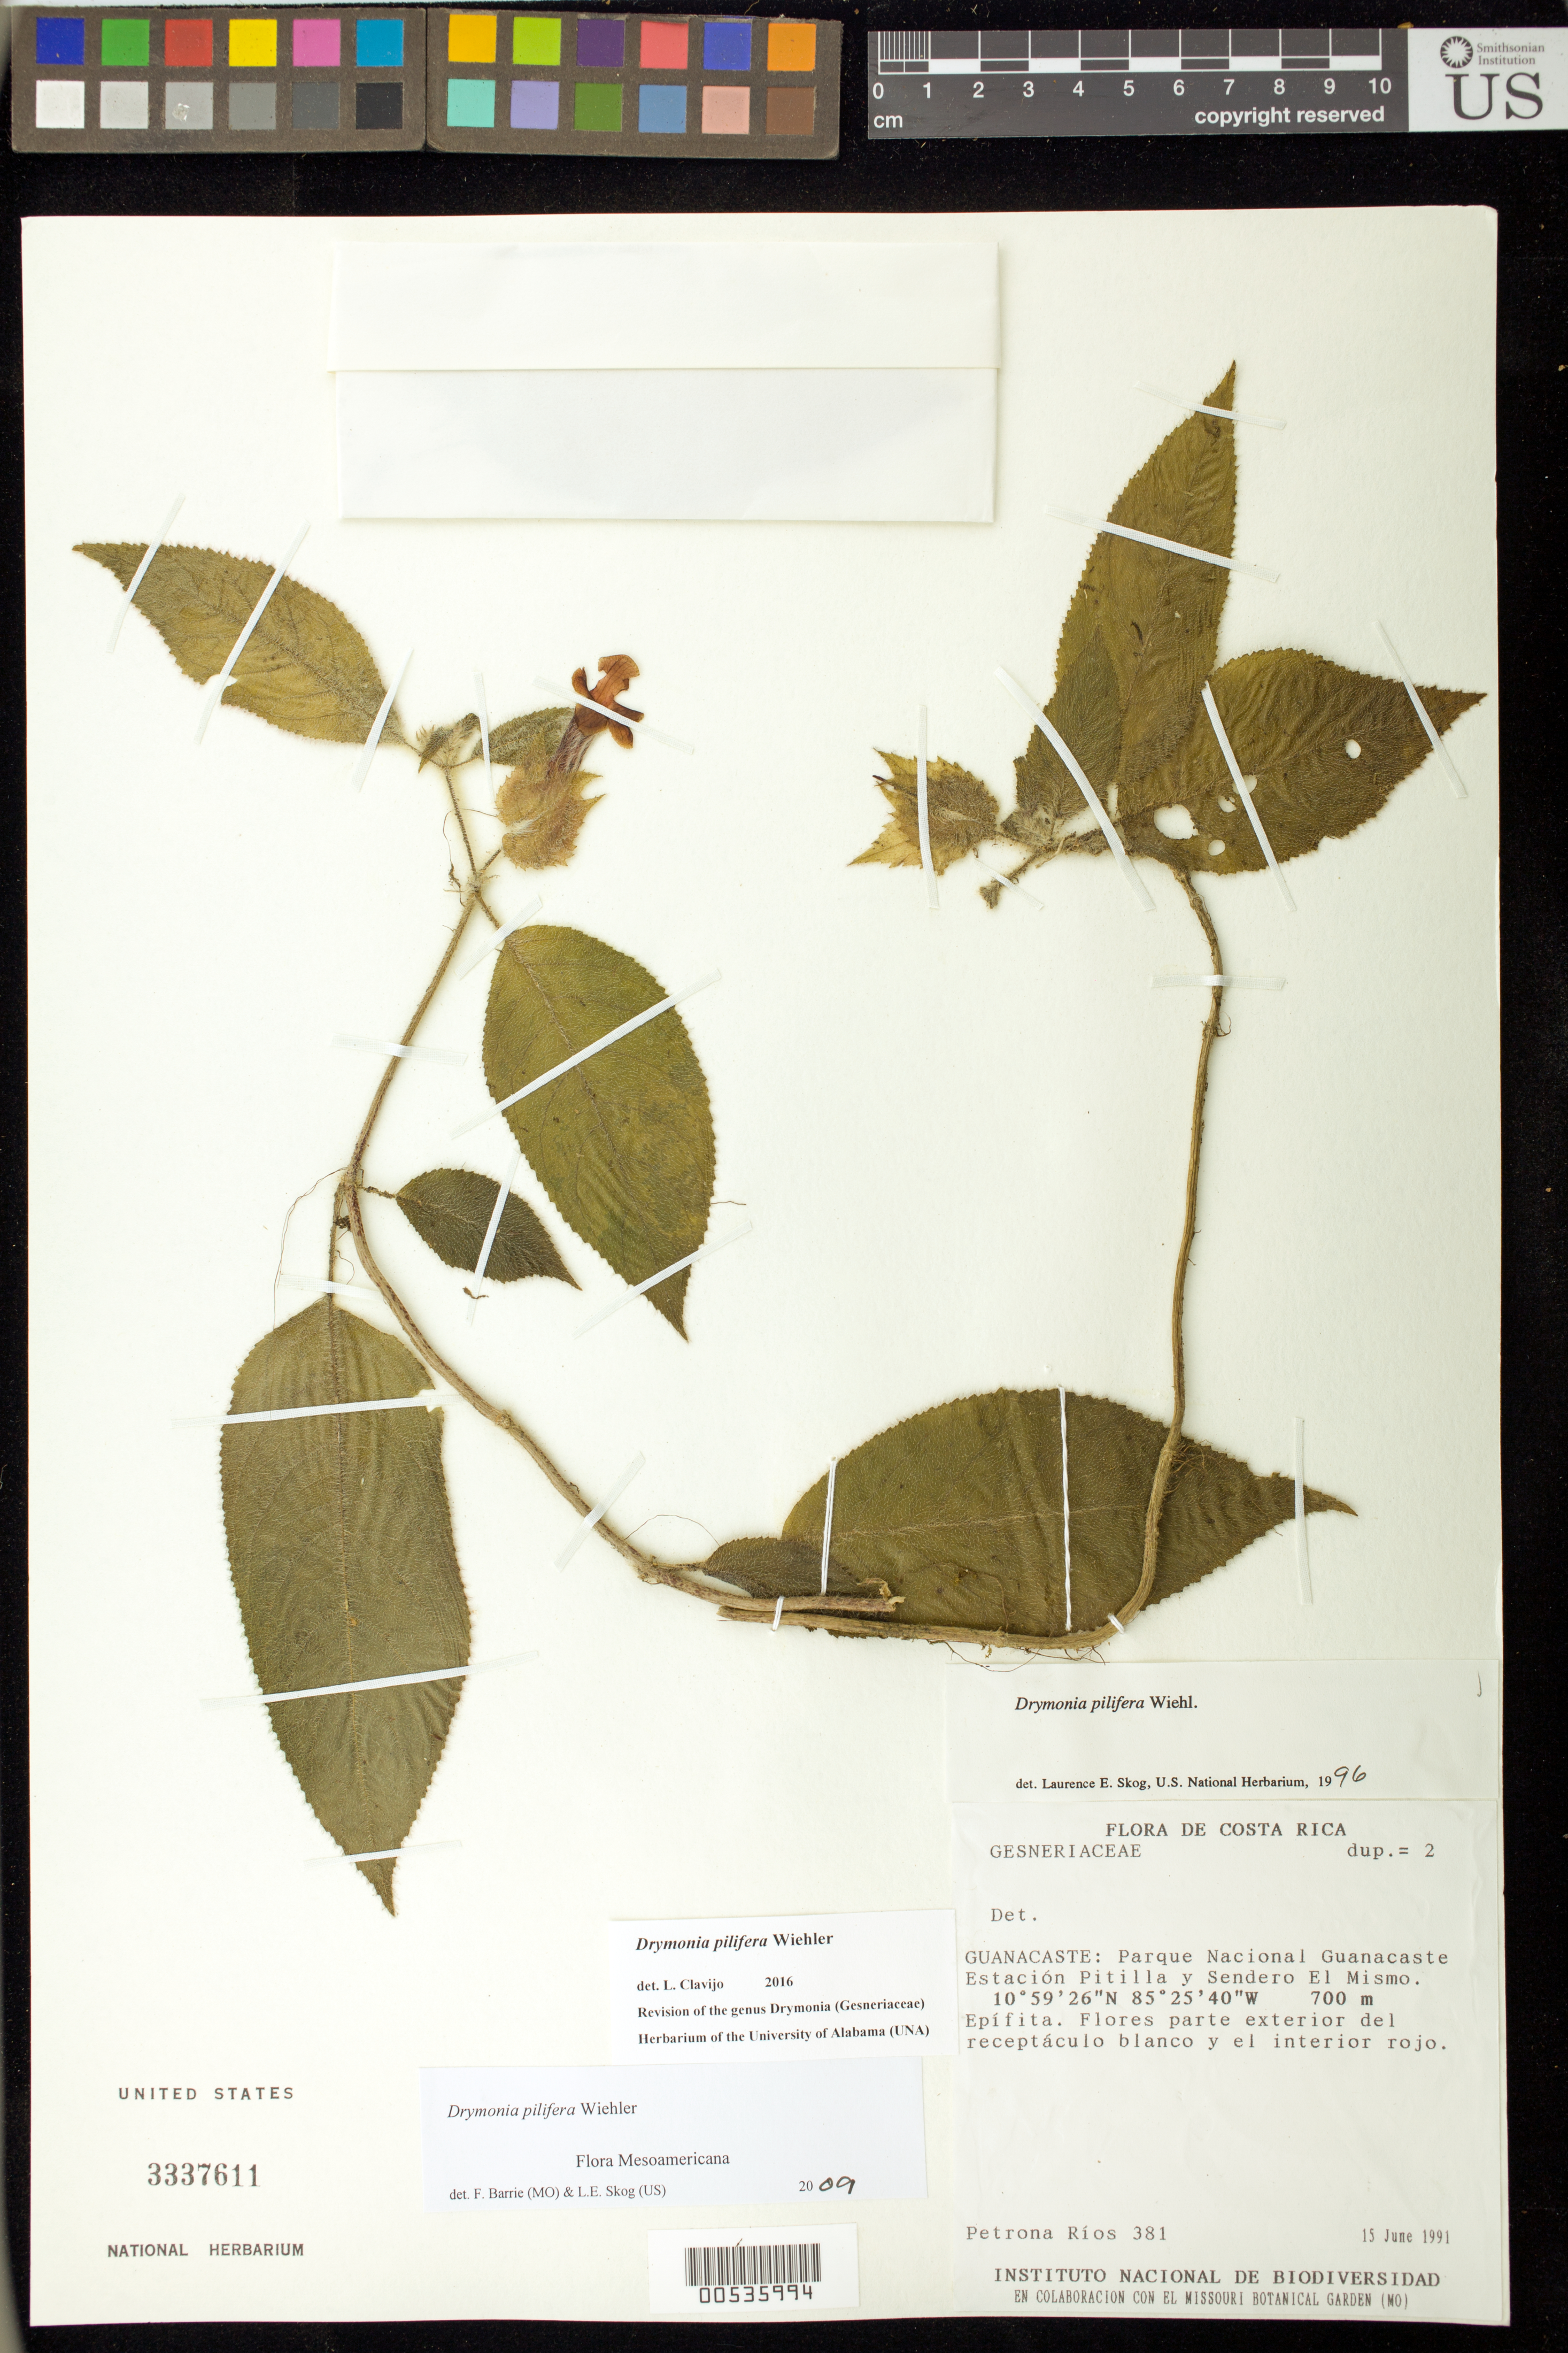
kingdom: Plantae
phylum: Tracheophyta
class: Magnoliopsida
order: Lamiales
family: Gesneriaceae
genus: Drymonia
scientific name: Drymonia pilifera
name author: Wiehler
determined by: Skog, Laurence E.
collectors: P. Ríos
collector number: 162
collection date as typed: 15 Jun 1991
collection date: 1991-06-15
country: Costa Rica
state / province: Guanacaste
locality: Parque Nacional Guanacaste, Estación Pitilla y Sendero El Mismo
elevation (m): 700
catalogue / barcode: US 3337611